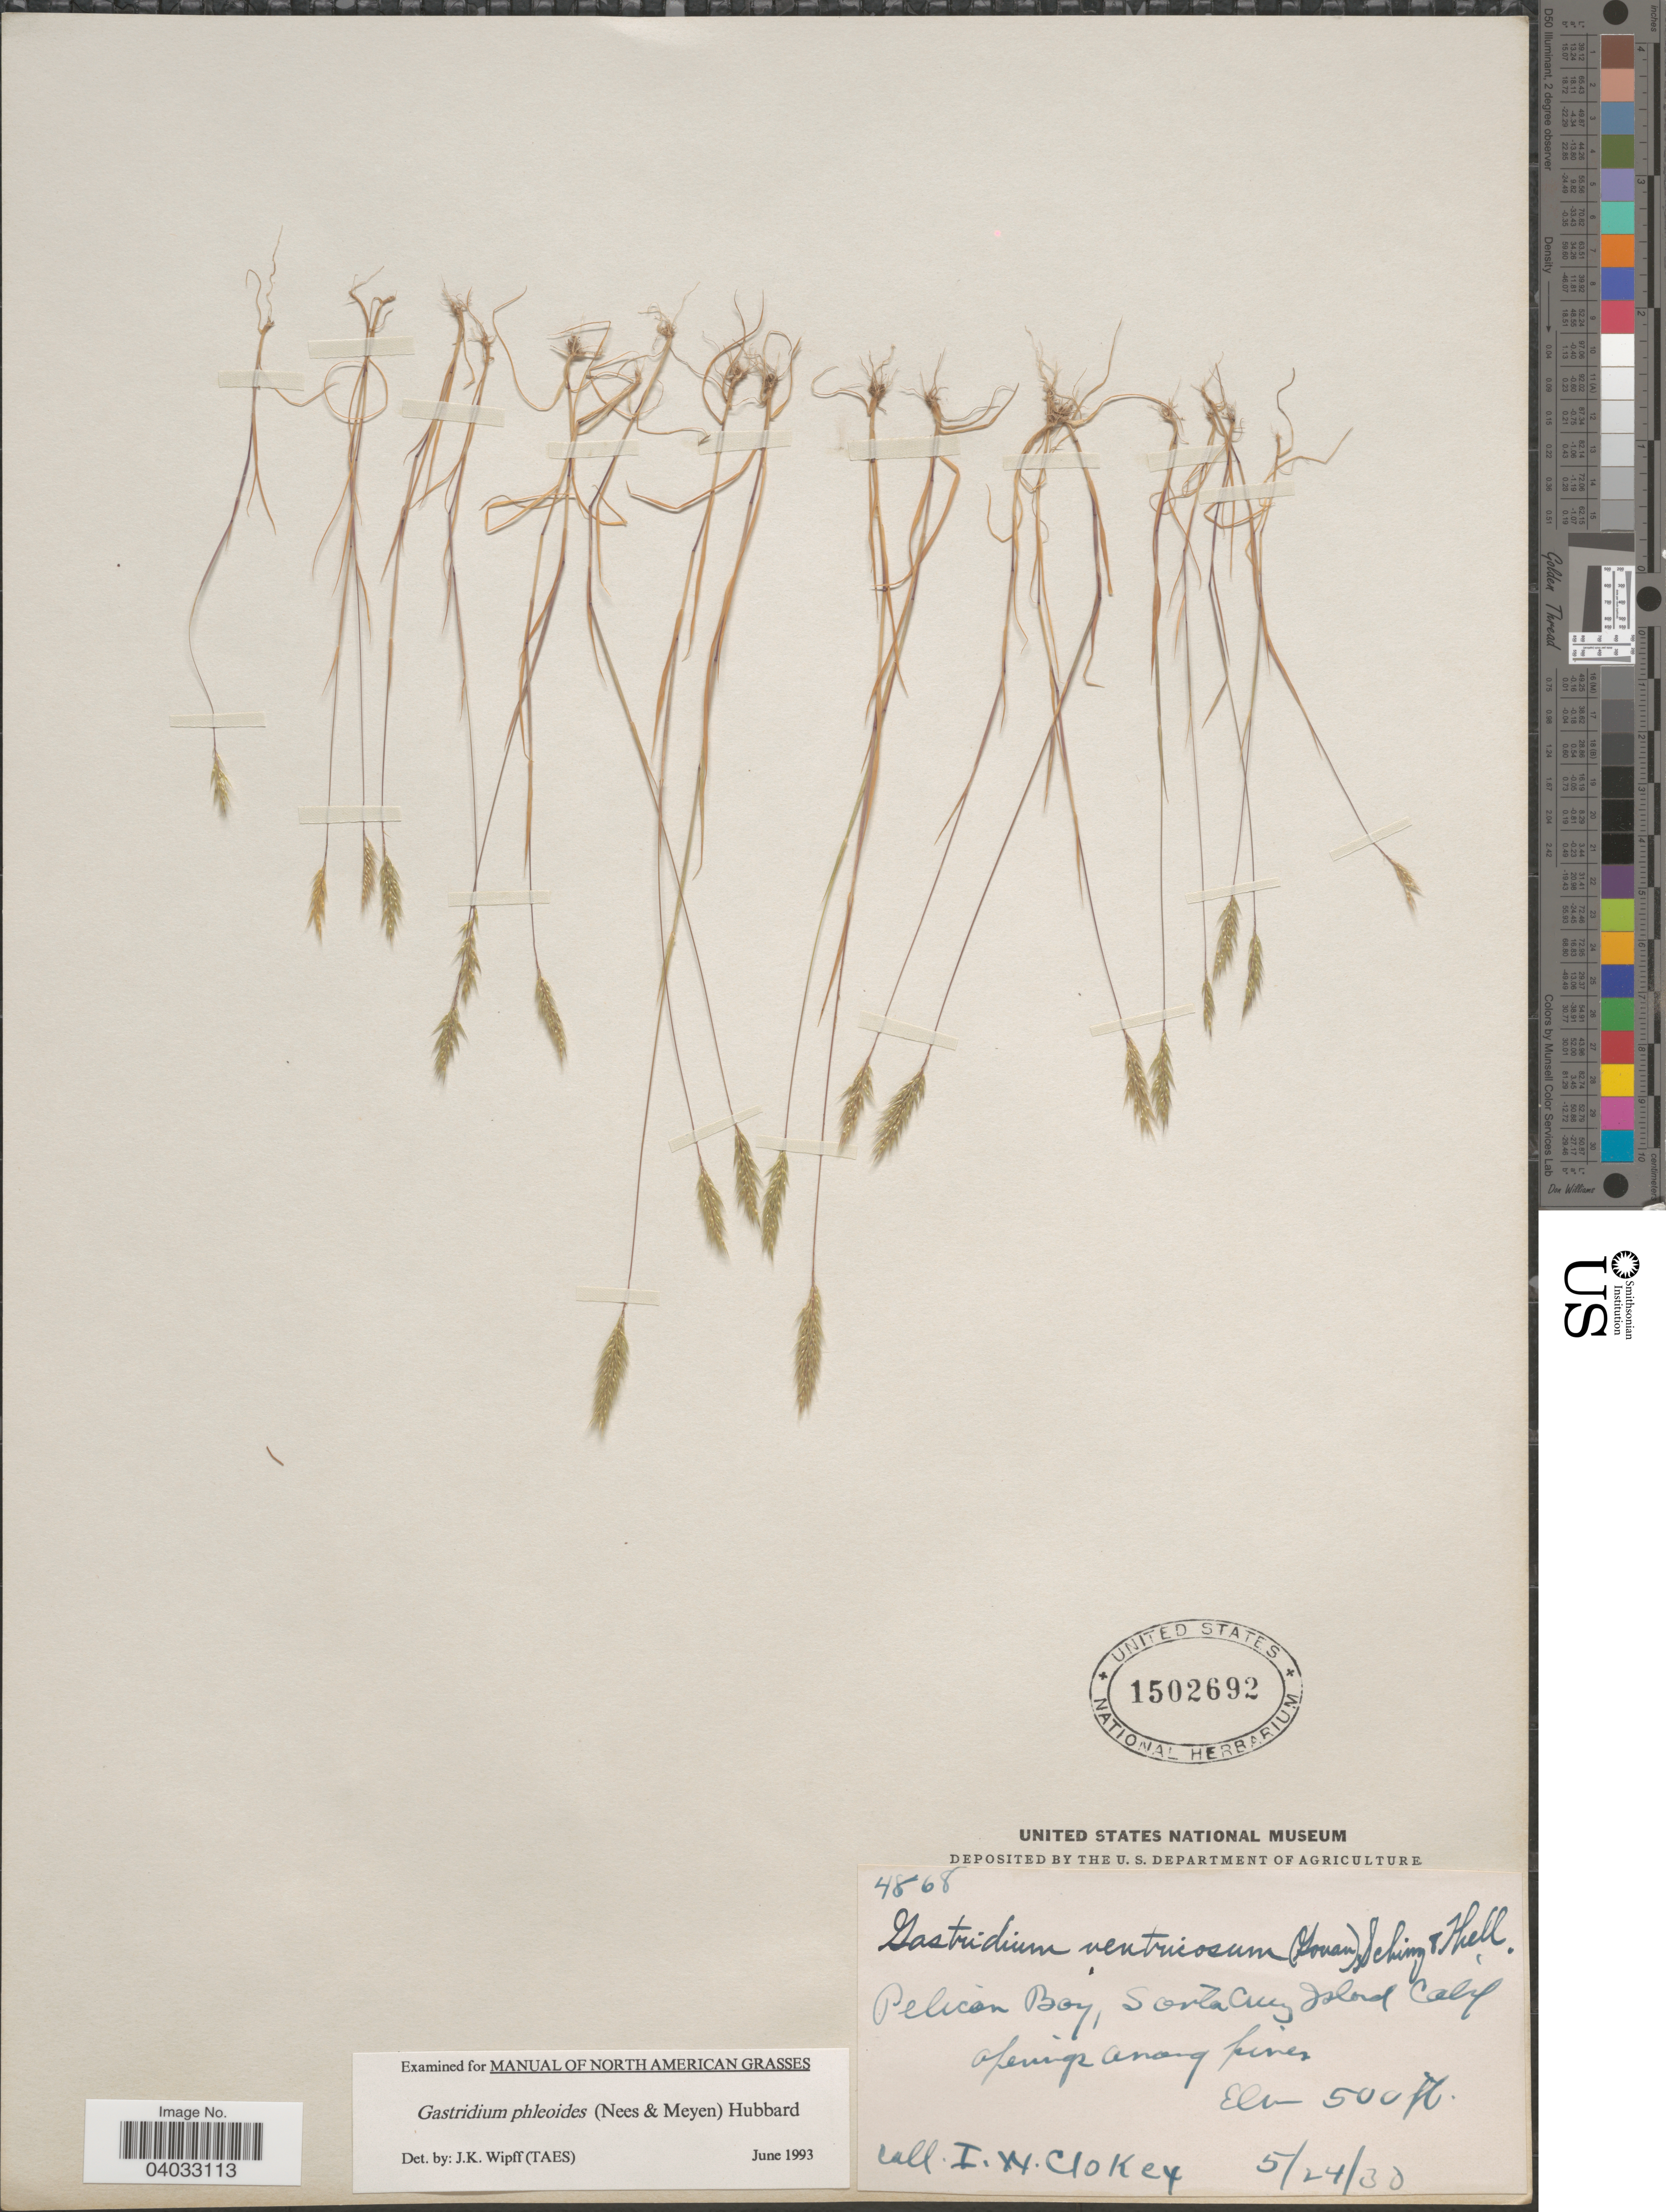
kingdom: Plantae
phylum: Tracheophyta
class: Liliopsida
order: Poales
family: Poaceae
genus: Gastridium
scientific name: Gastridium phleoides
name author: (Nees) C.E. Hubb.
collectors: I. W. Clokey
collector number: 4868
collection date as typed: Transcribed d/m/y: 24/5/30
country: United States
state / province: California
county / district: Santa Barbara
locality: Pelican Bay, Santa Cruz Island.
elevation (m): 152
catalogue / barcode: US 1502692